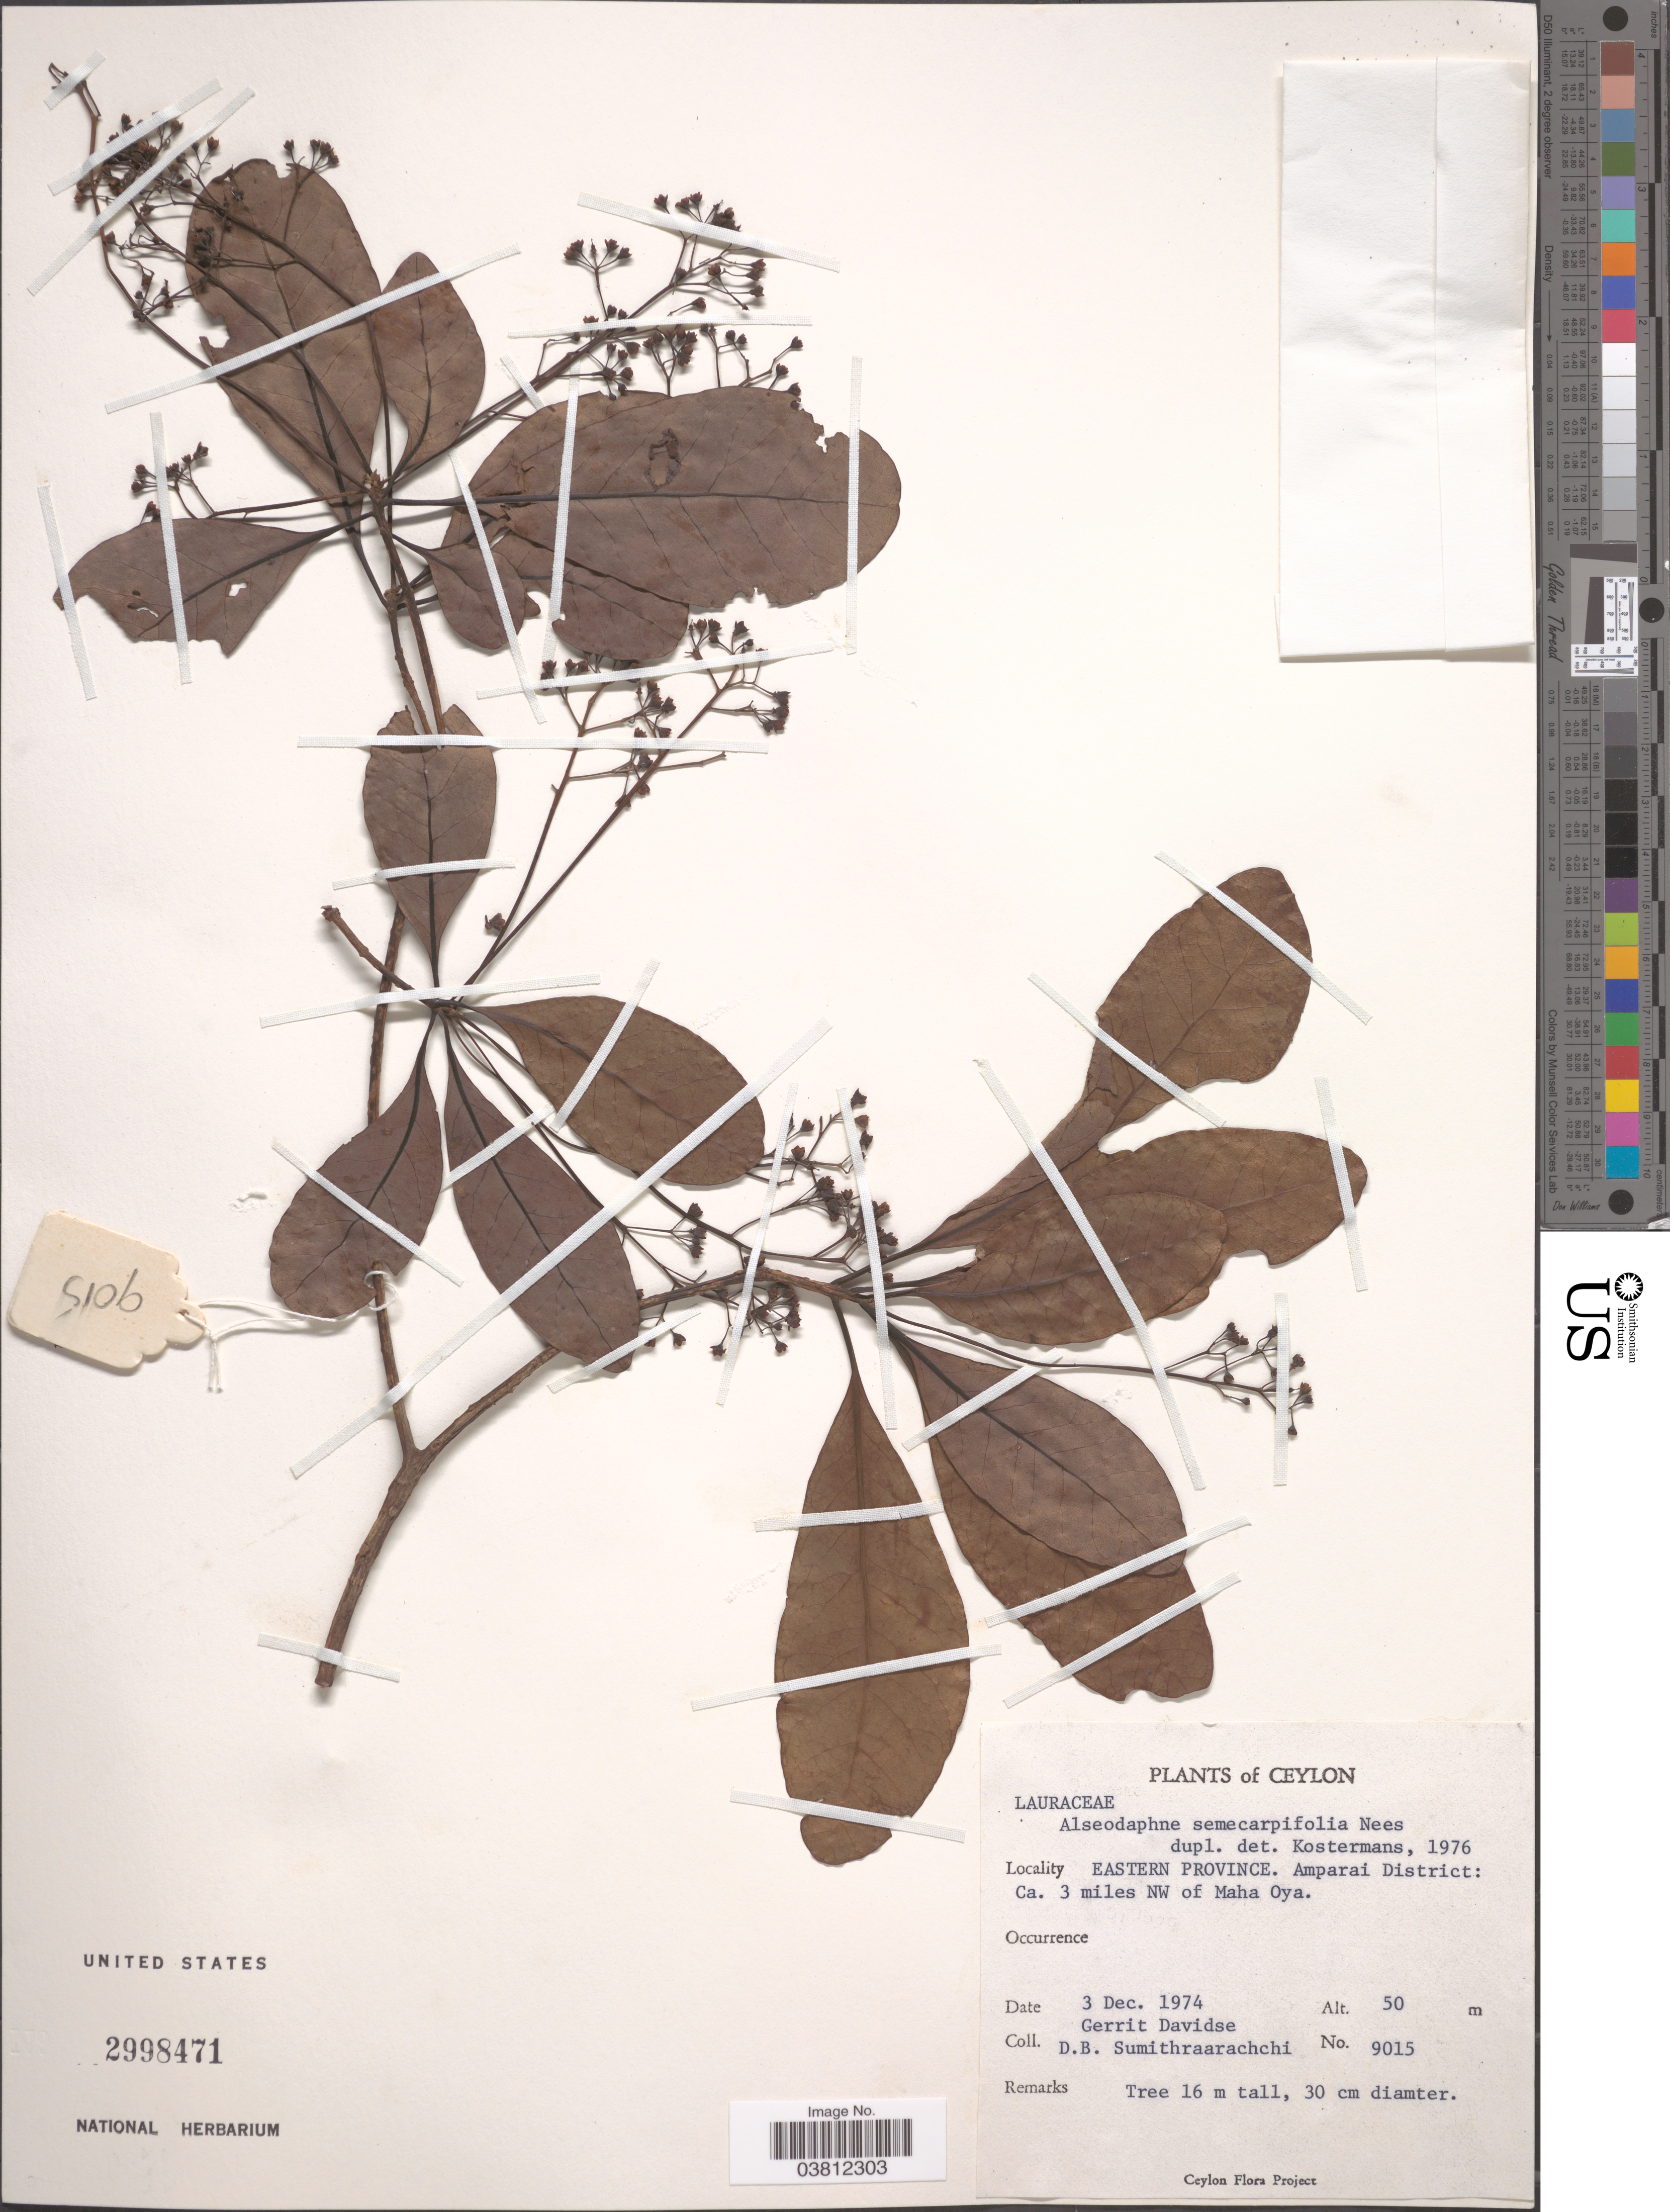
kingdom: Plantae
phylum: Tracheophyta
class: Magnoliopsida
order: Laurales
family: Lauraceae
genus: Alseodaphne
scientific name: Alseodaphne semecarpifolia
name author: Nees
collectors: G. Davidse & D. B. Sumithraarachchi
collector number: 9015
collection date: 1974-12-03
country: Sri Lanka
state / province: Eastern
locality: Ceylon. Eastern Province. Amparai District: Ca. 3 miles NW of Maha Oya.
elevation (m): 50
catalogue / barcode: US 2998471